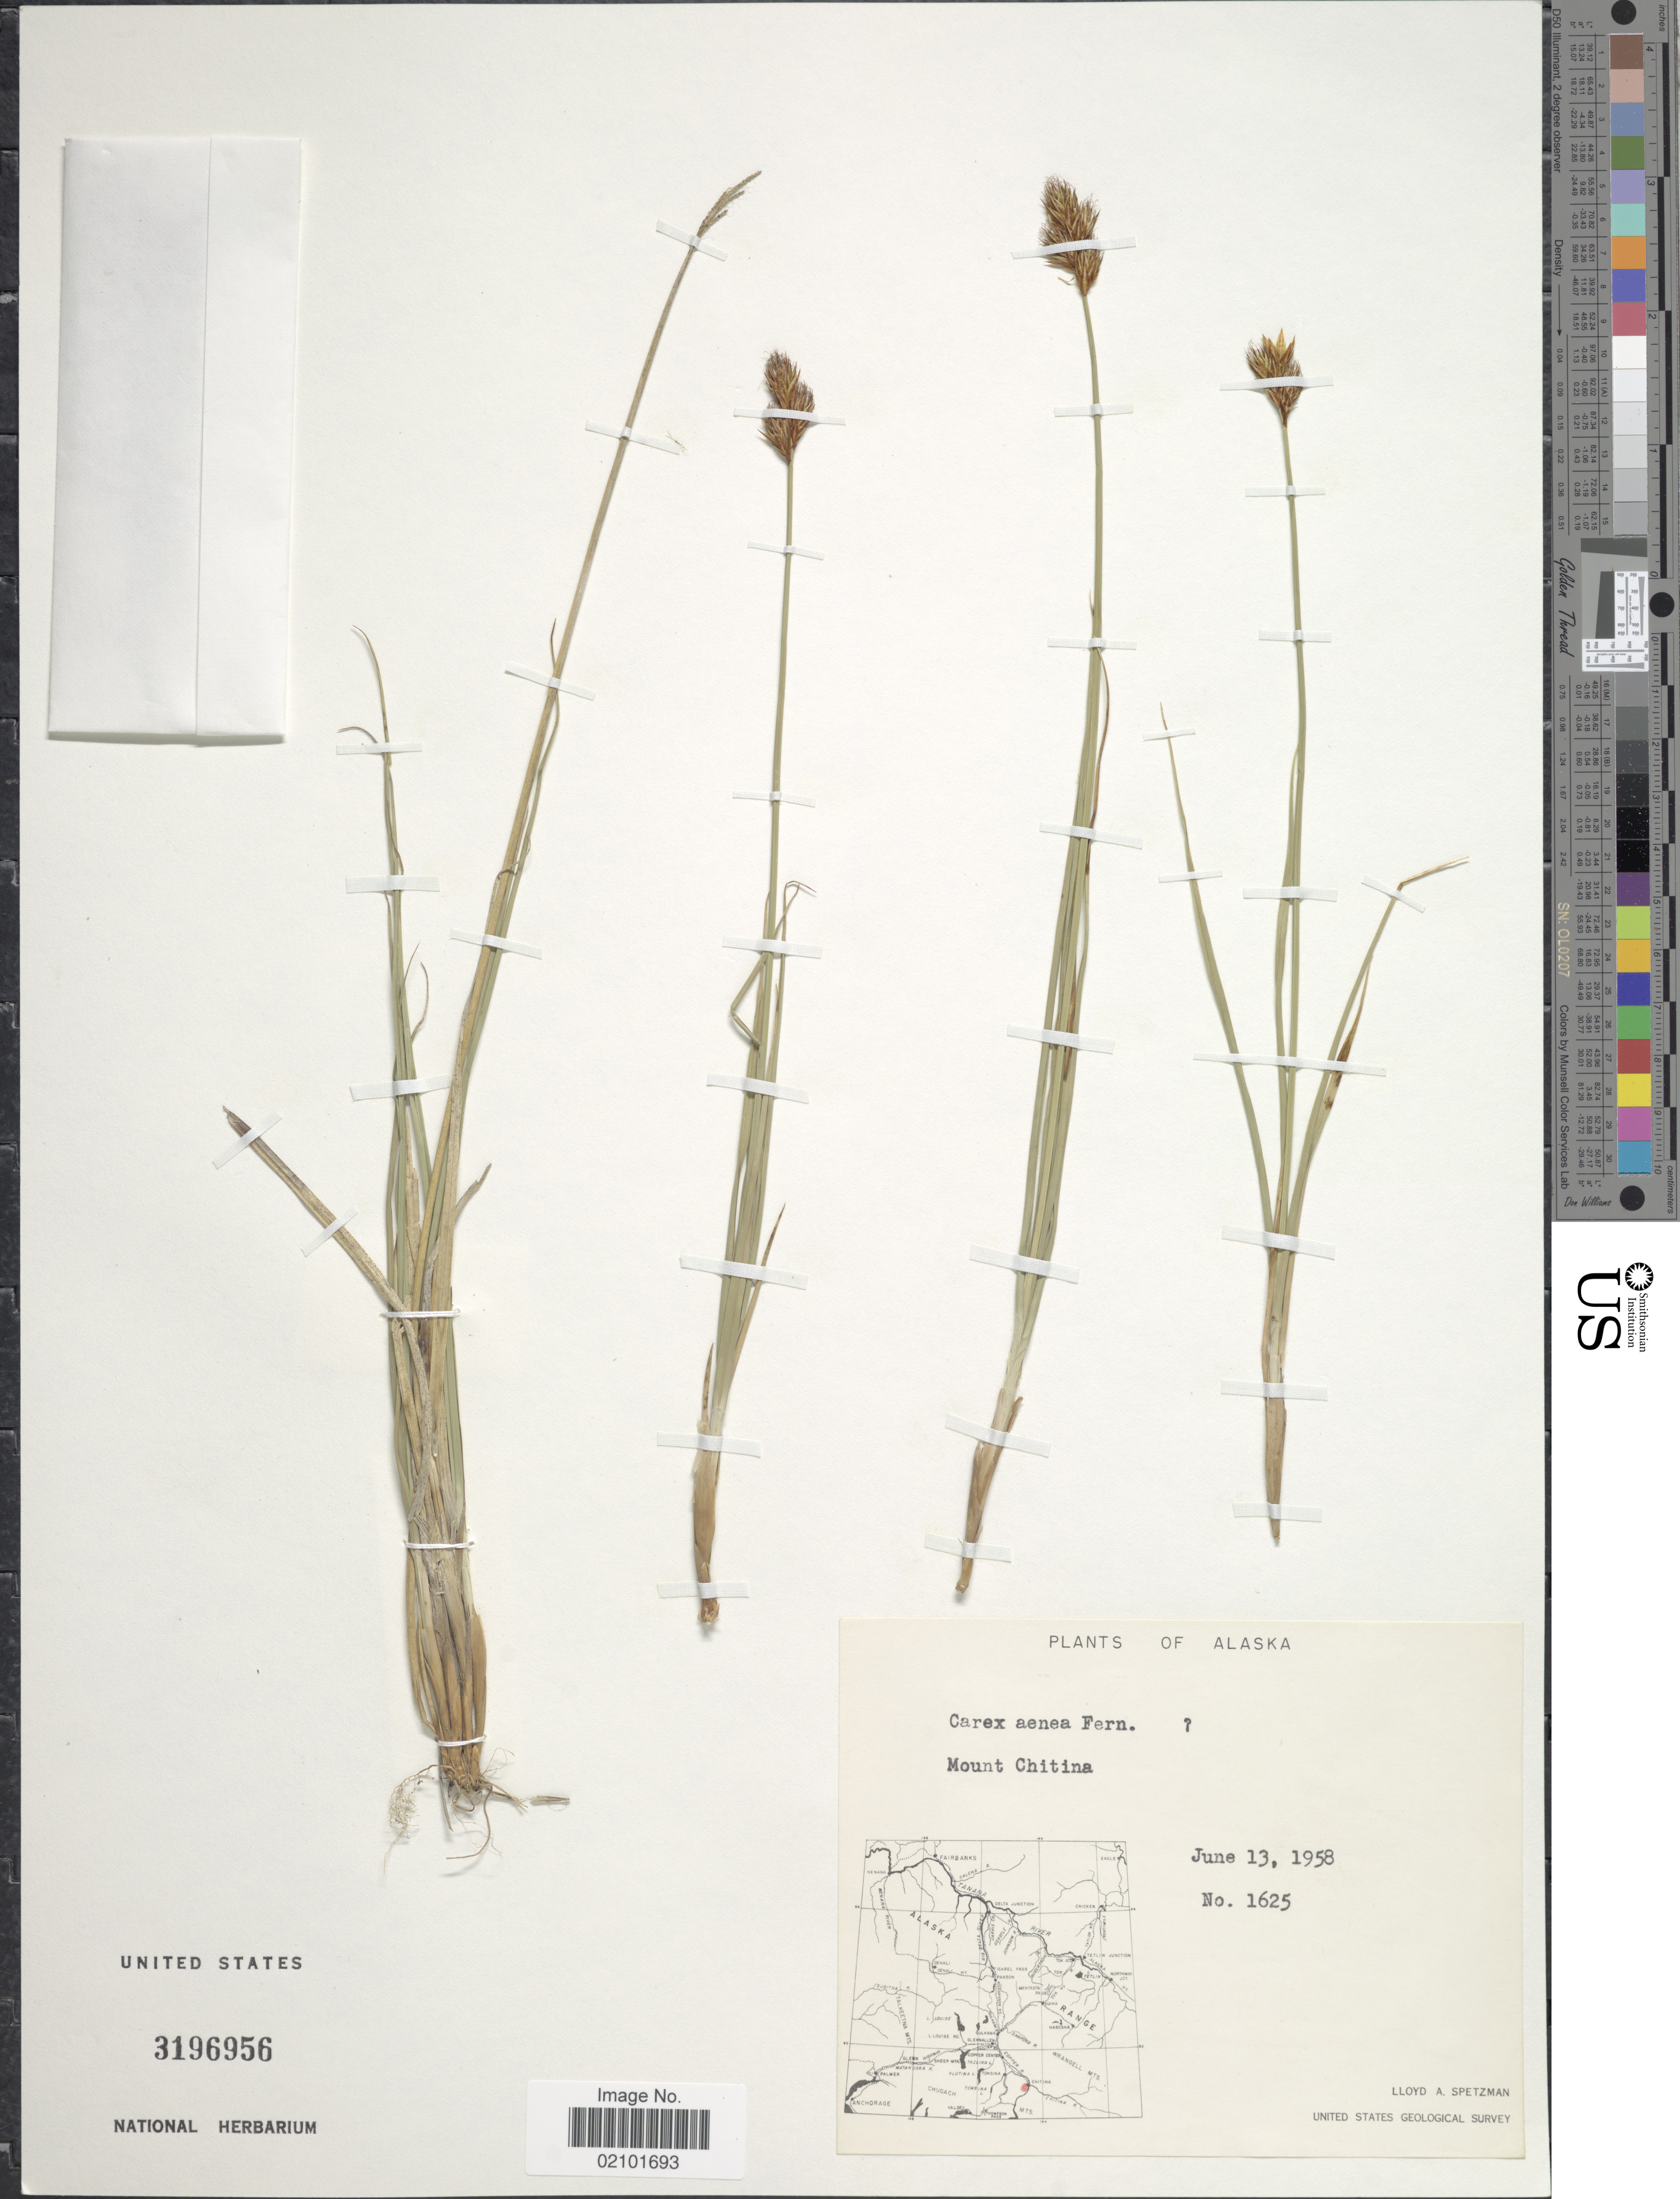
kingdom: Plantae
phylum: Tracheophyta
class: Liliopsida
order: Poales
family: Cyperaceae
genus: Carex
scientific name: Carex foenea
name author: Willd.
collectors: L. Spetzman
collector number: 1625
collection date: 1958-06-13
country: United States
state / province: Alaska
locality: Mount Chitina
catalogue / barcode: US 3196956